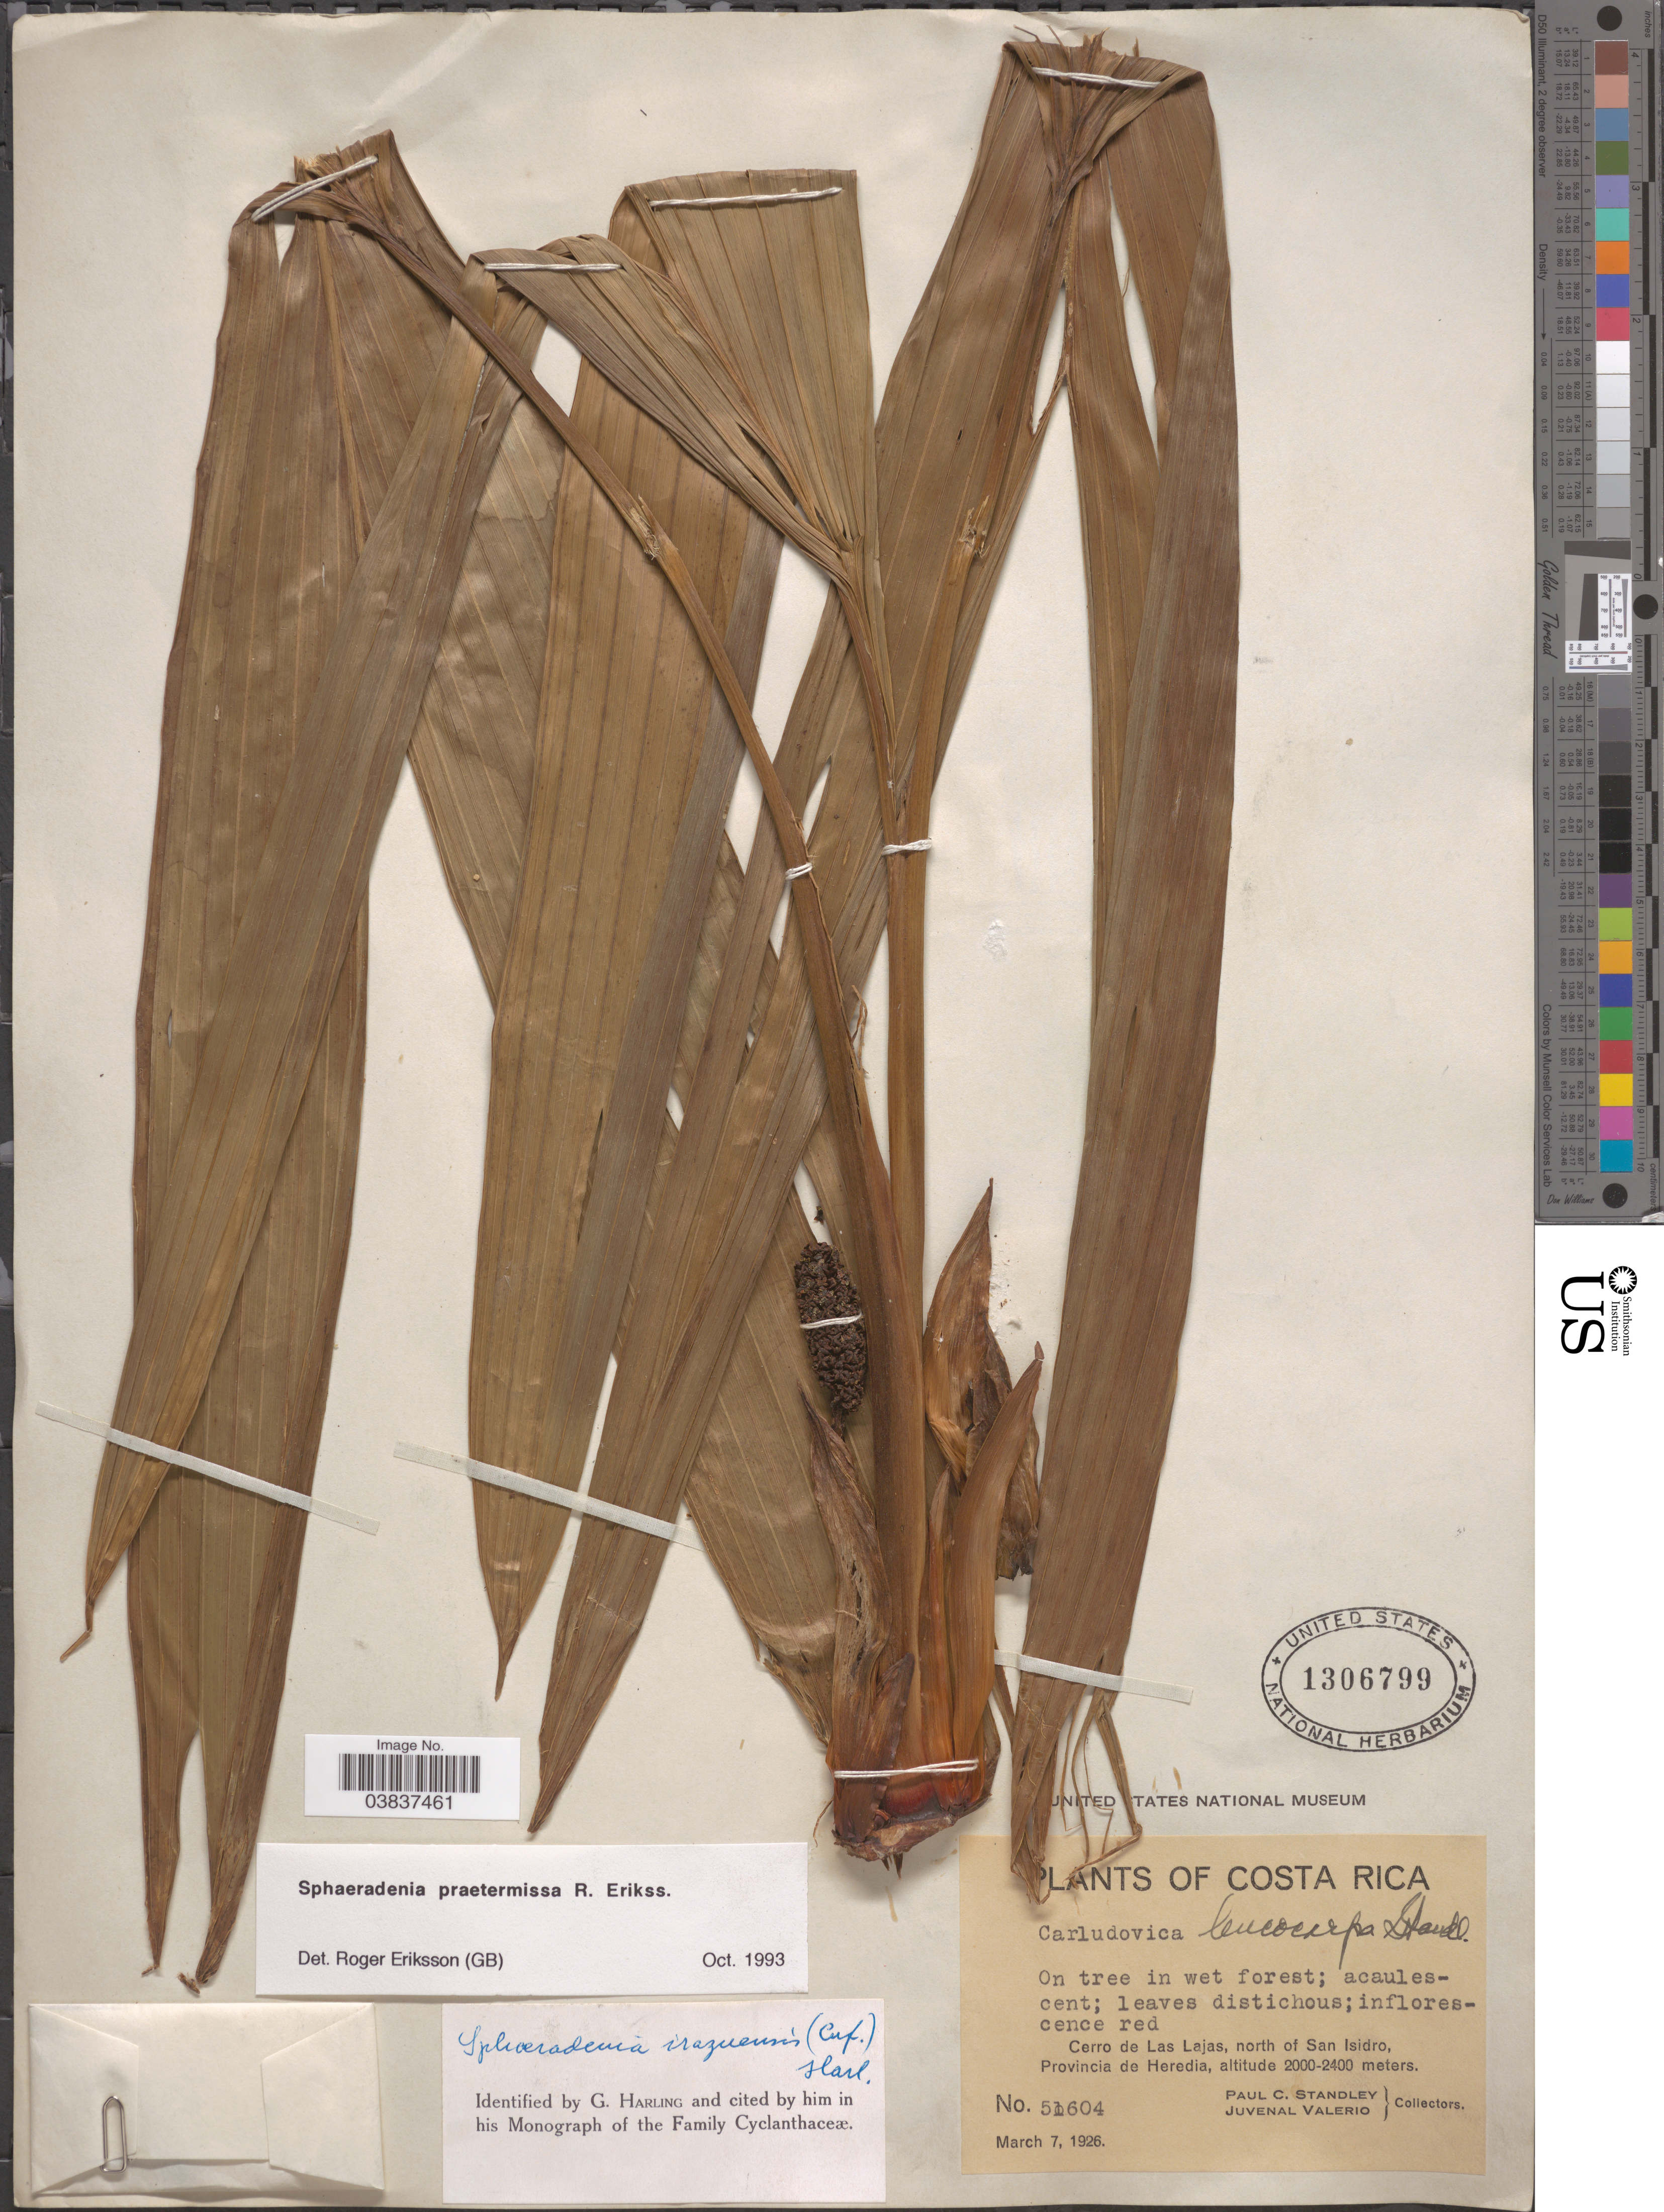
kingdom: Plantae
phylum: Tracheophyta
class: Liliopsida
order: Pandanales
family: Cyclanthaceae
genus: Sphaeradenia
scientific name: Sphaeradenia praetermissa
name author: R. Erikss.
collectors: P. C. Standley & J. Valerio R.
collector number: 51604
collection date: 1926-03-07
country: Costa Rica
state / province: Heredia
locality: Cerro de Las Lajas, north of San Isidro.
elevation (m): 2000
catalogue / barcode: US 1306799